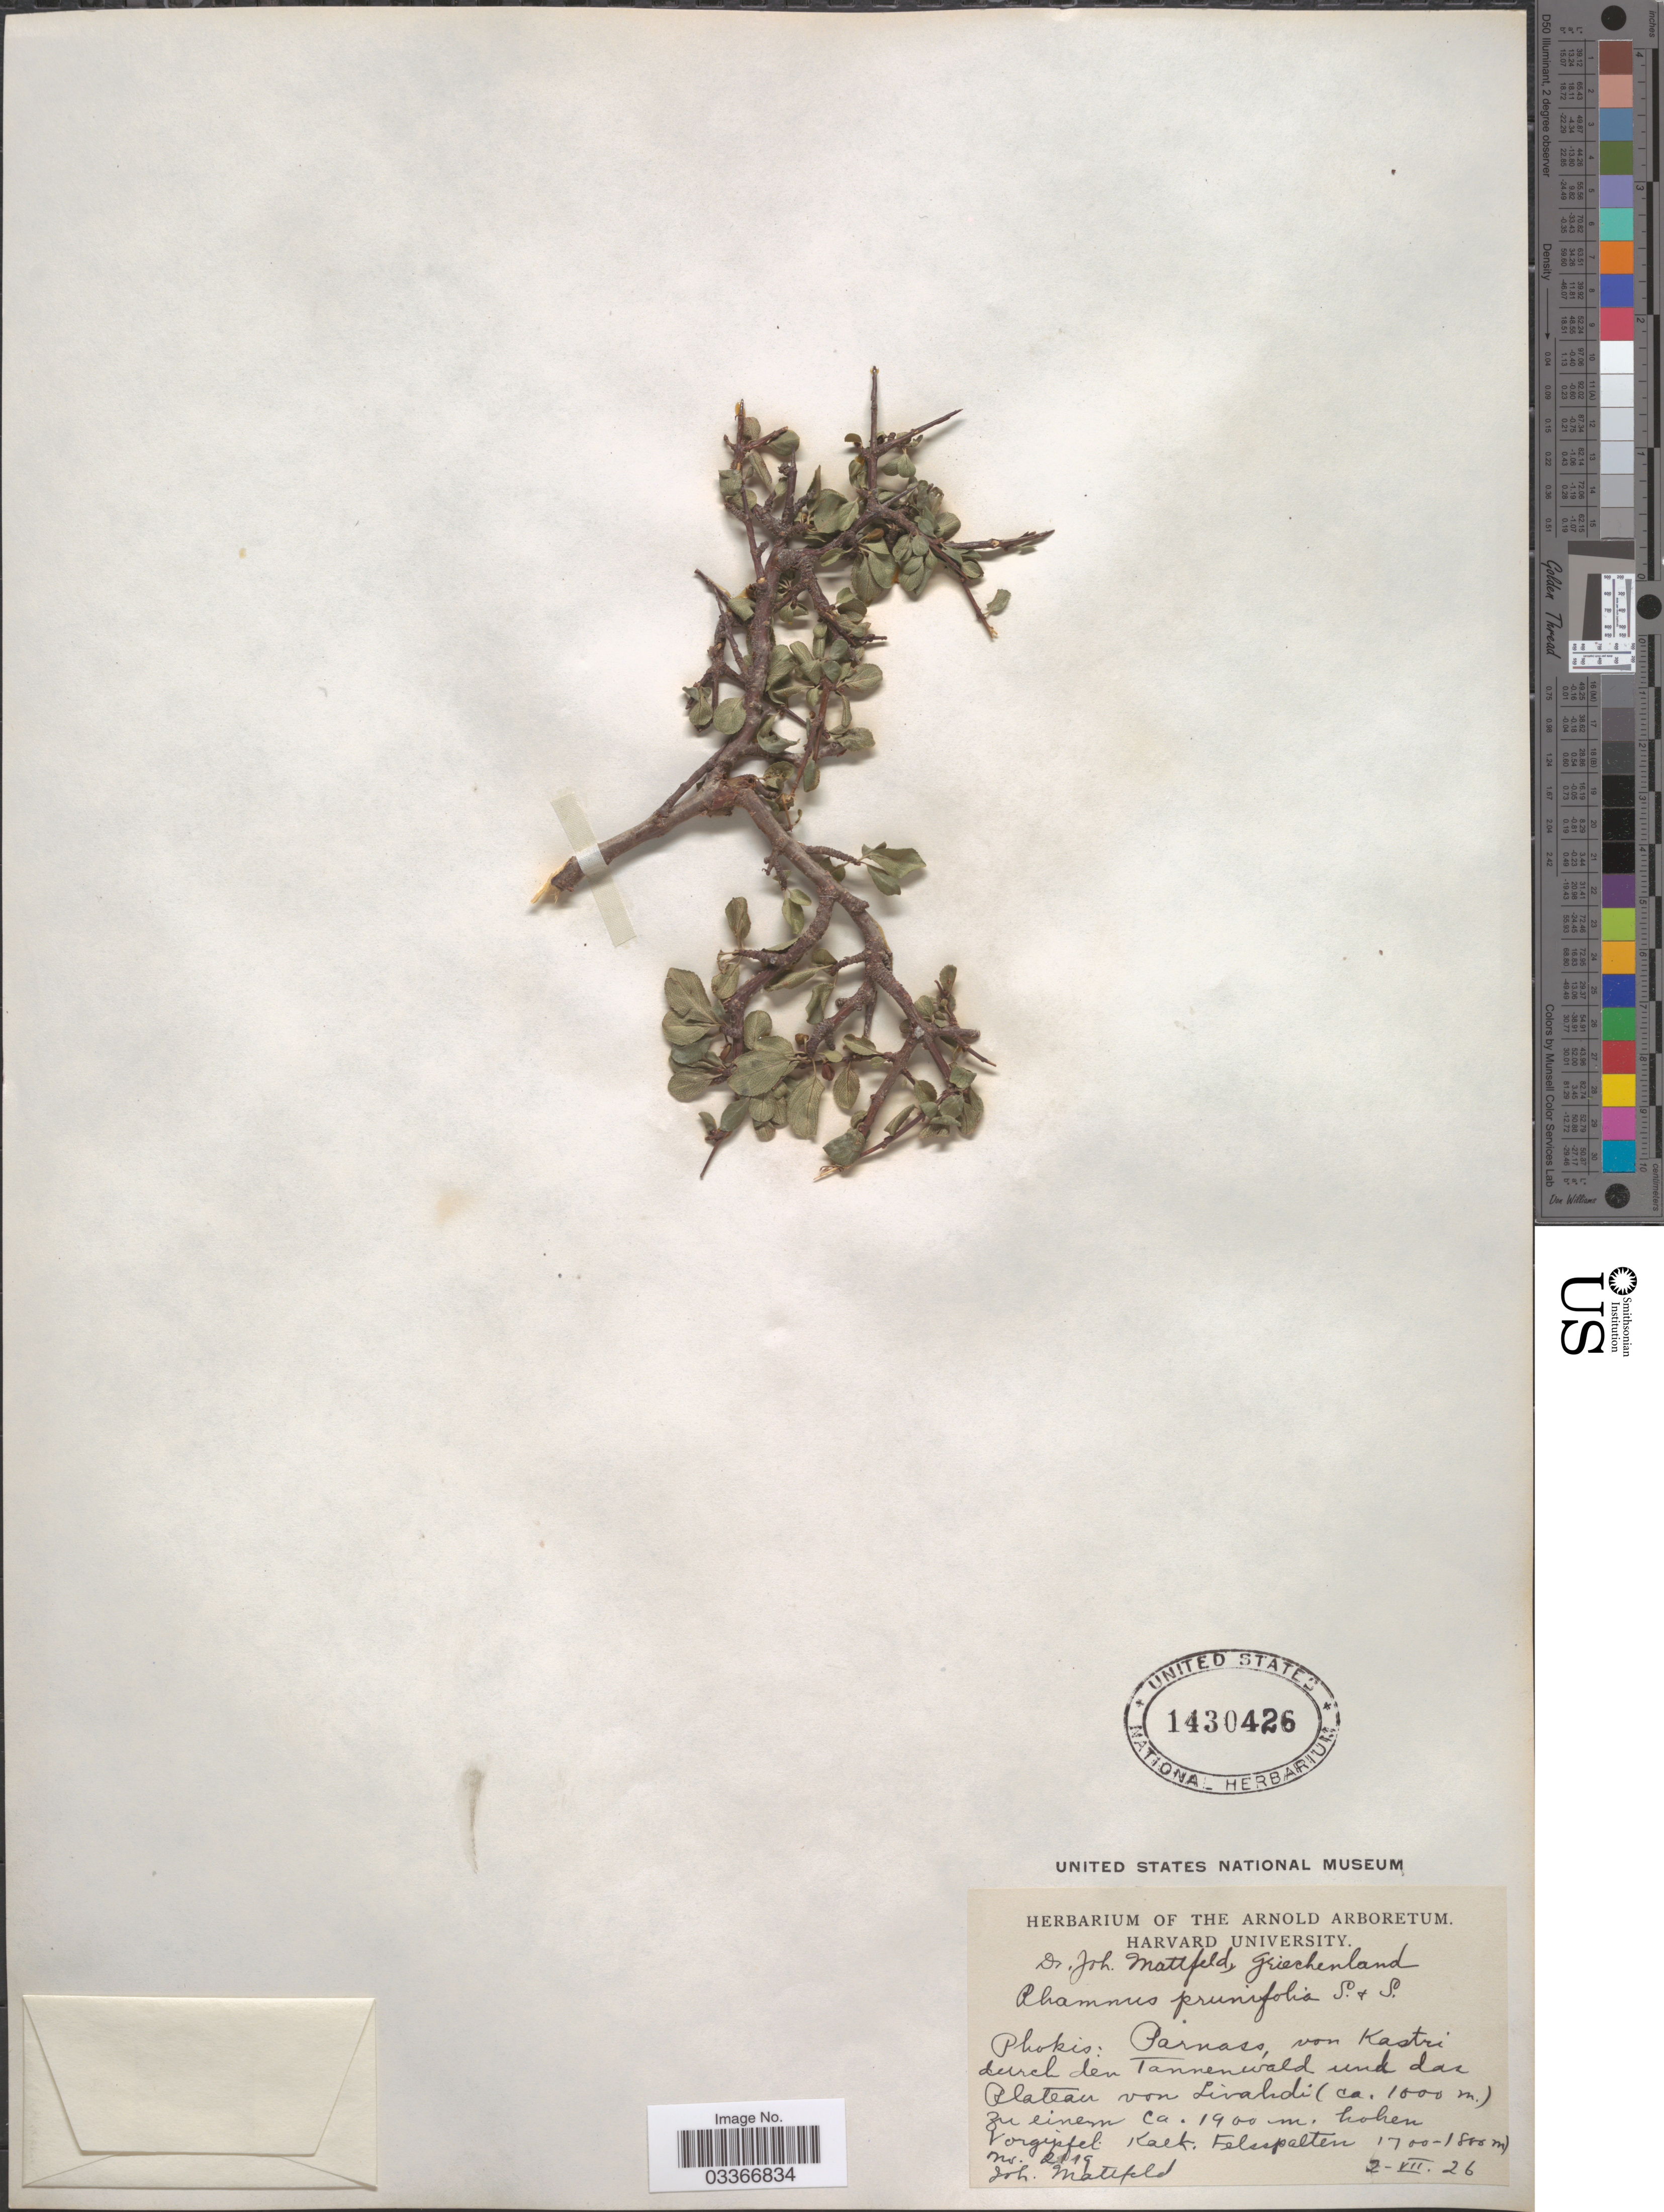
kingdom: Plantae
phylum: Tracheophyta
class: Magnoliopsida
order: Rosales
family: Rhamnaceae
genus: Rhamnus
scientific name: Rhamnus prunifolia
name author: Sm.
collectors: J. Mattfeld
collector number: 2119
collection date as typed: Transcribed d/m/y: 2/7/26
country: Greece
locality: Griechenland. Phokis: Parnass, von Kastri durch den Tannenwald und das Plateau von Livahdi zu einem hohen Vorgipfel Kalk. Felsspalten.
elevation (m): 1000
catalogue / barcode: US 1430426